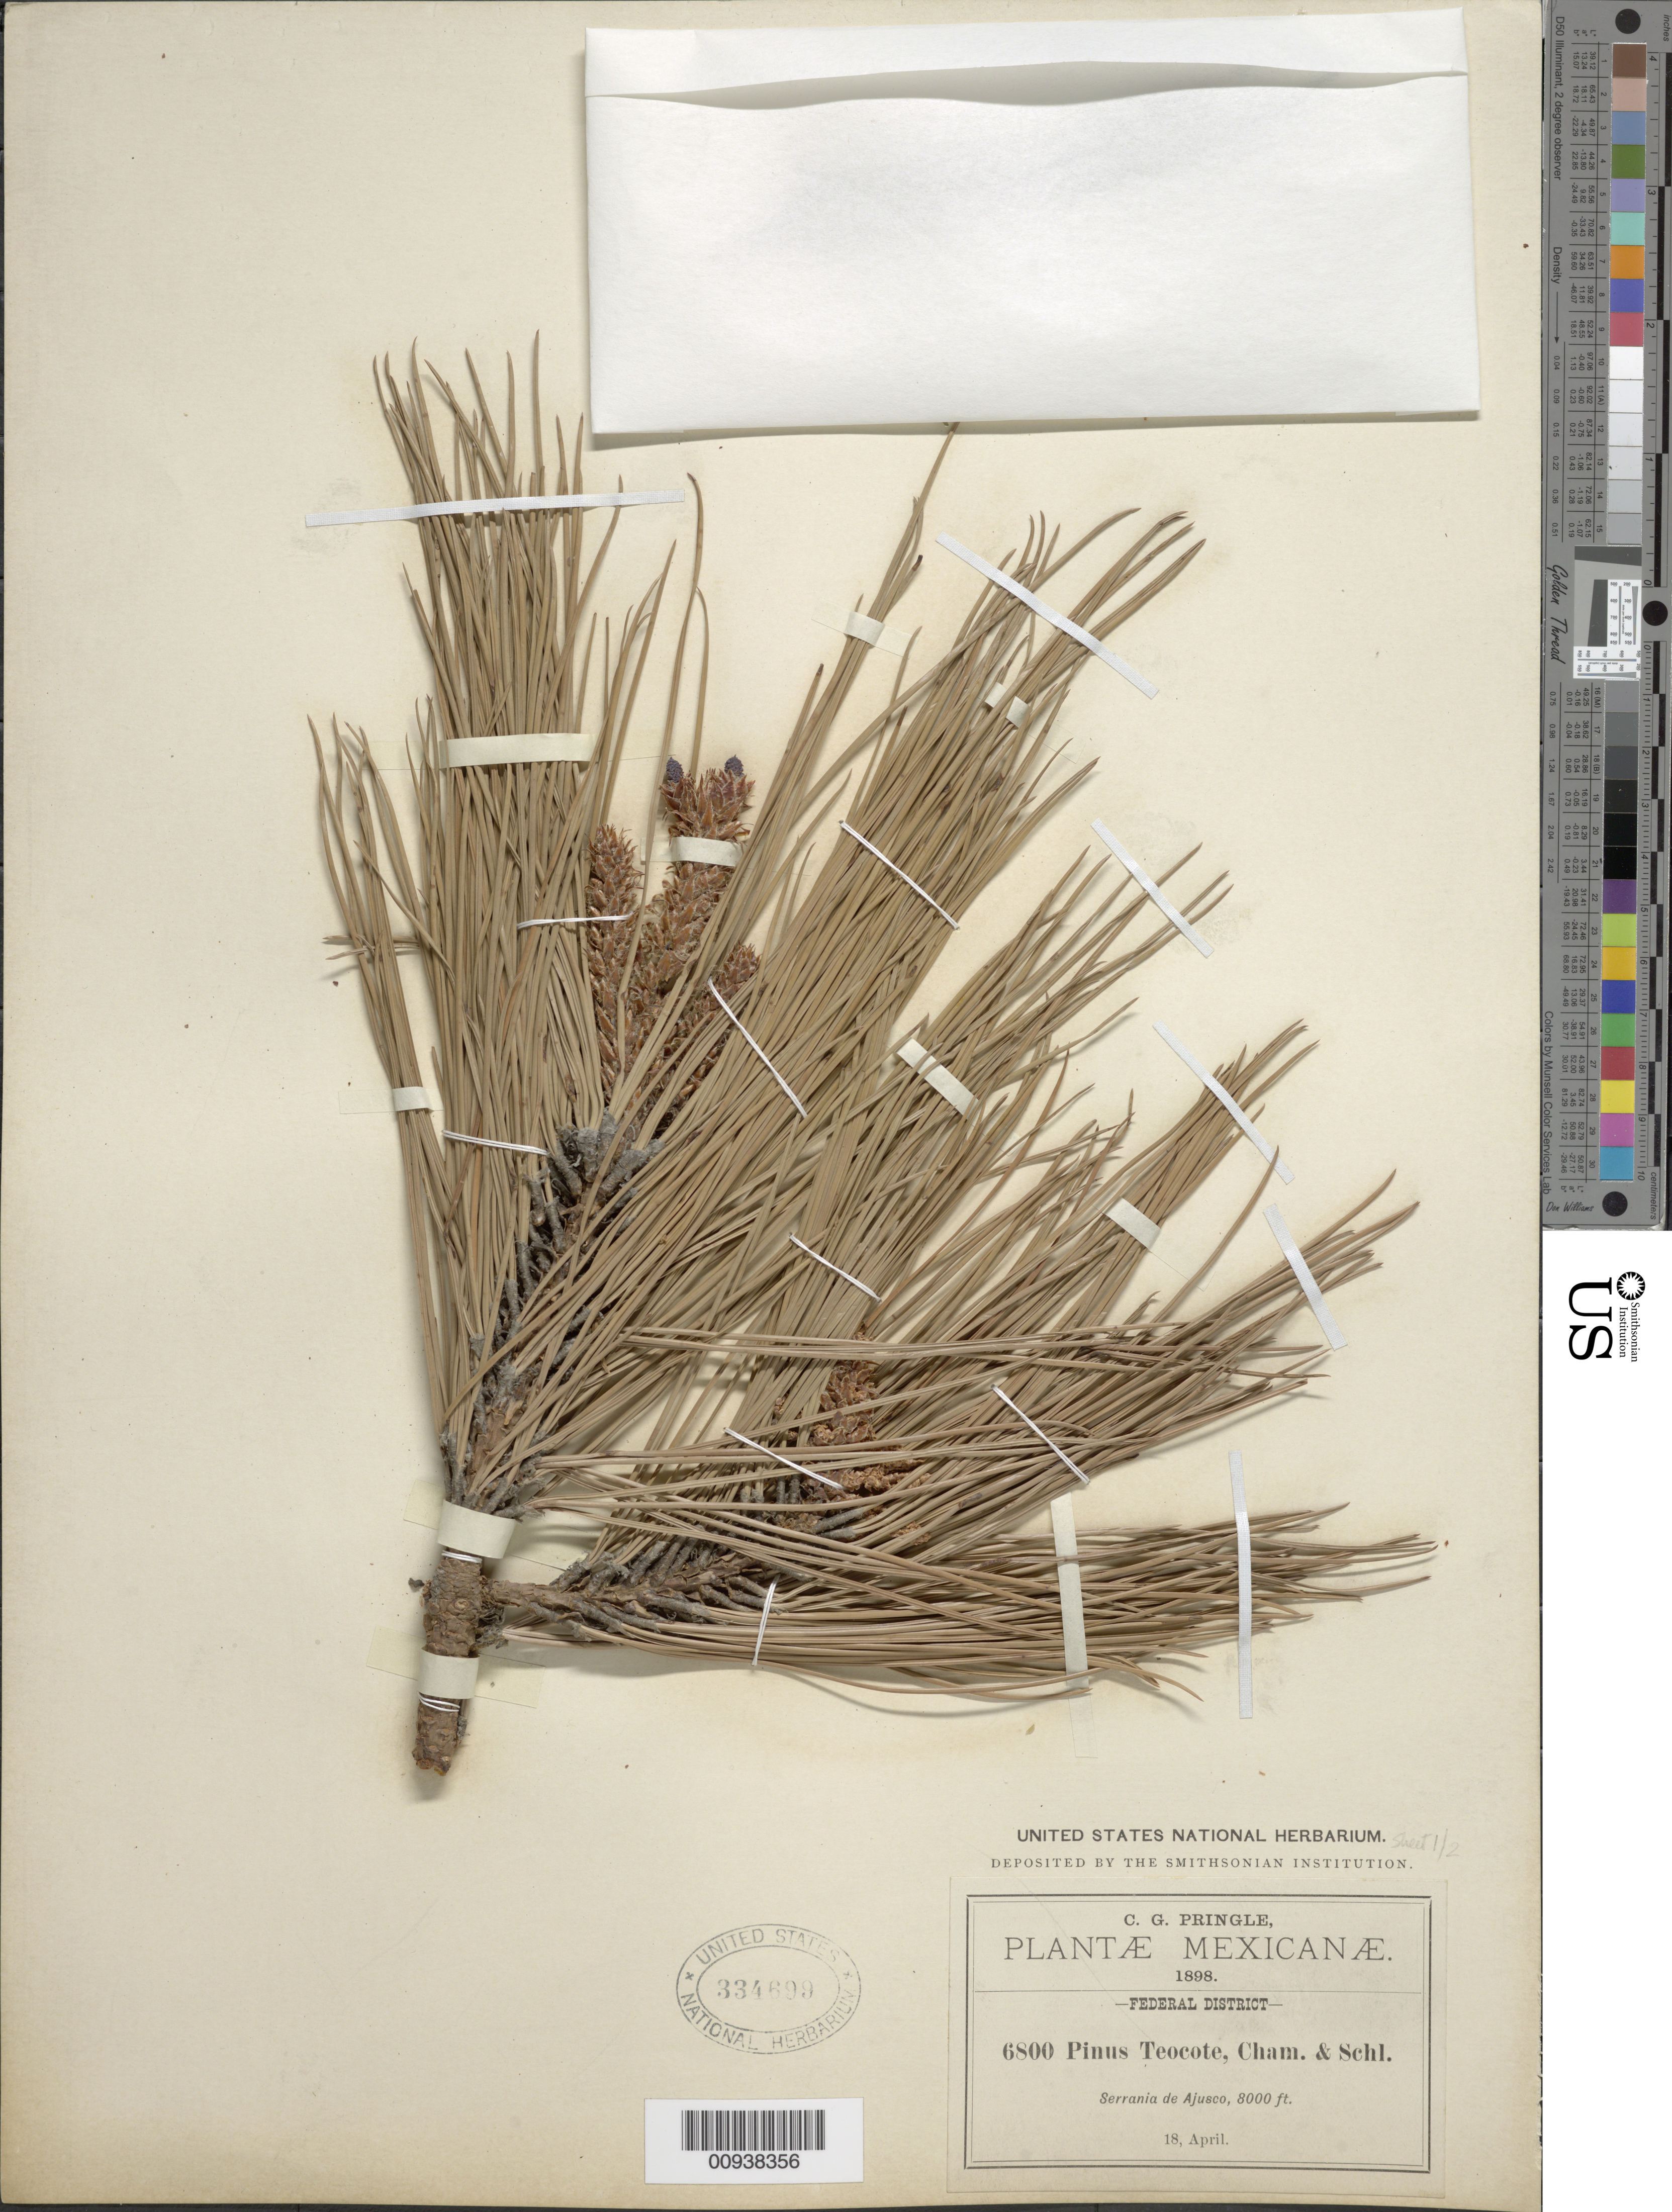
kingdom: Plantae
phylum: Tracheophyta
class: Pinopsida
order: Pinales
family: Pinaceae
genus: Pinus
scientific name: Pinus teocote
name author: Schltdl. & Cham.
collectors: C. G. Pringle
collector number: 6800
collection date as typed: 18 Apr 1898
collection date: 1898-04-18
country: Mexico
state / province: Distrito Federal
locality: Serrania de Ajusco.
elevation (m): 2438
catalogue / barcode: US 334699